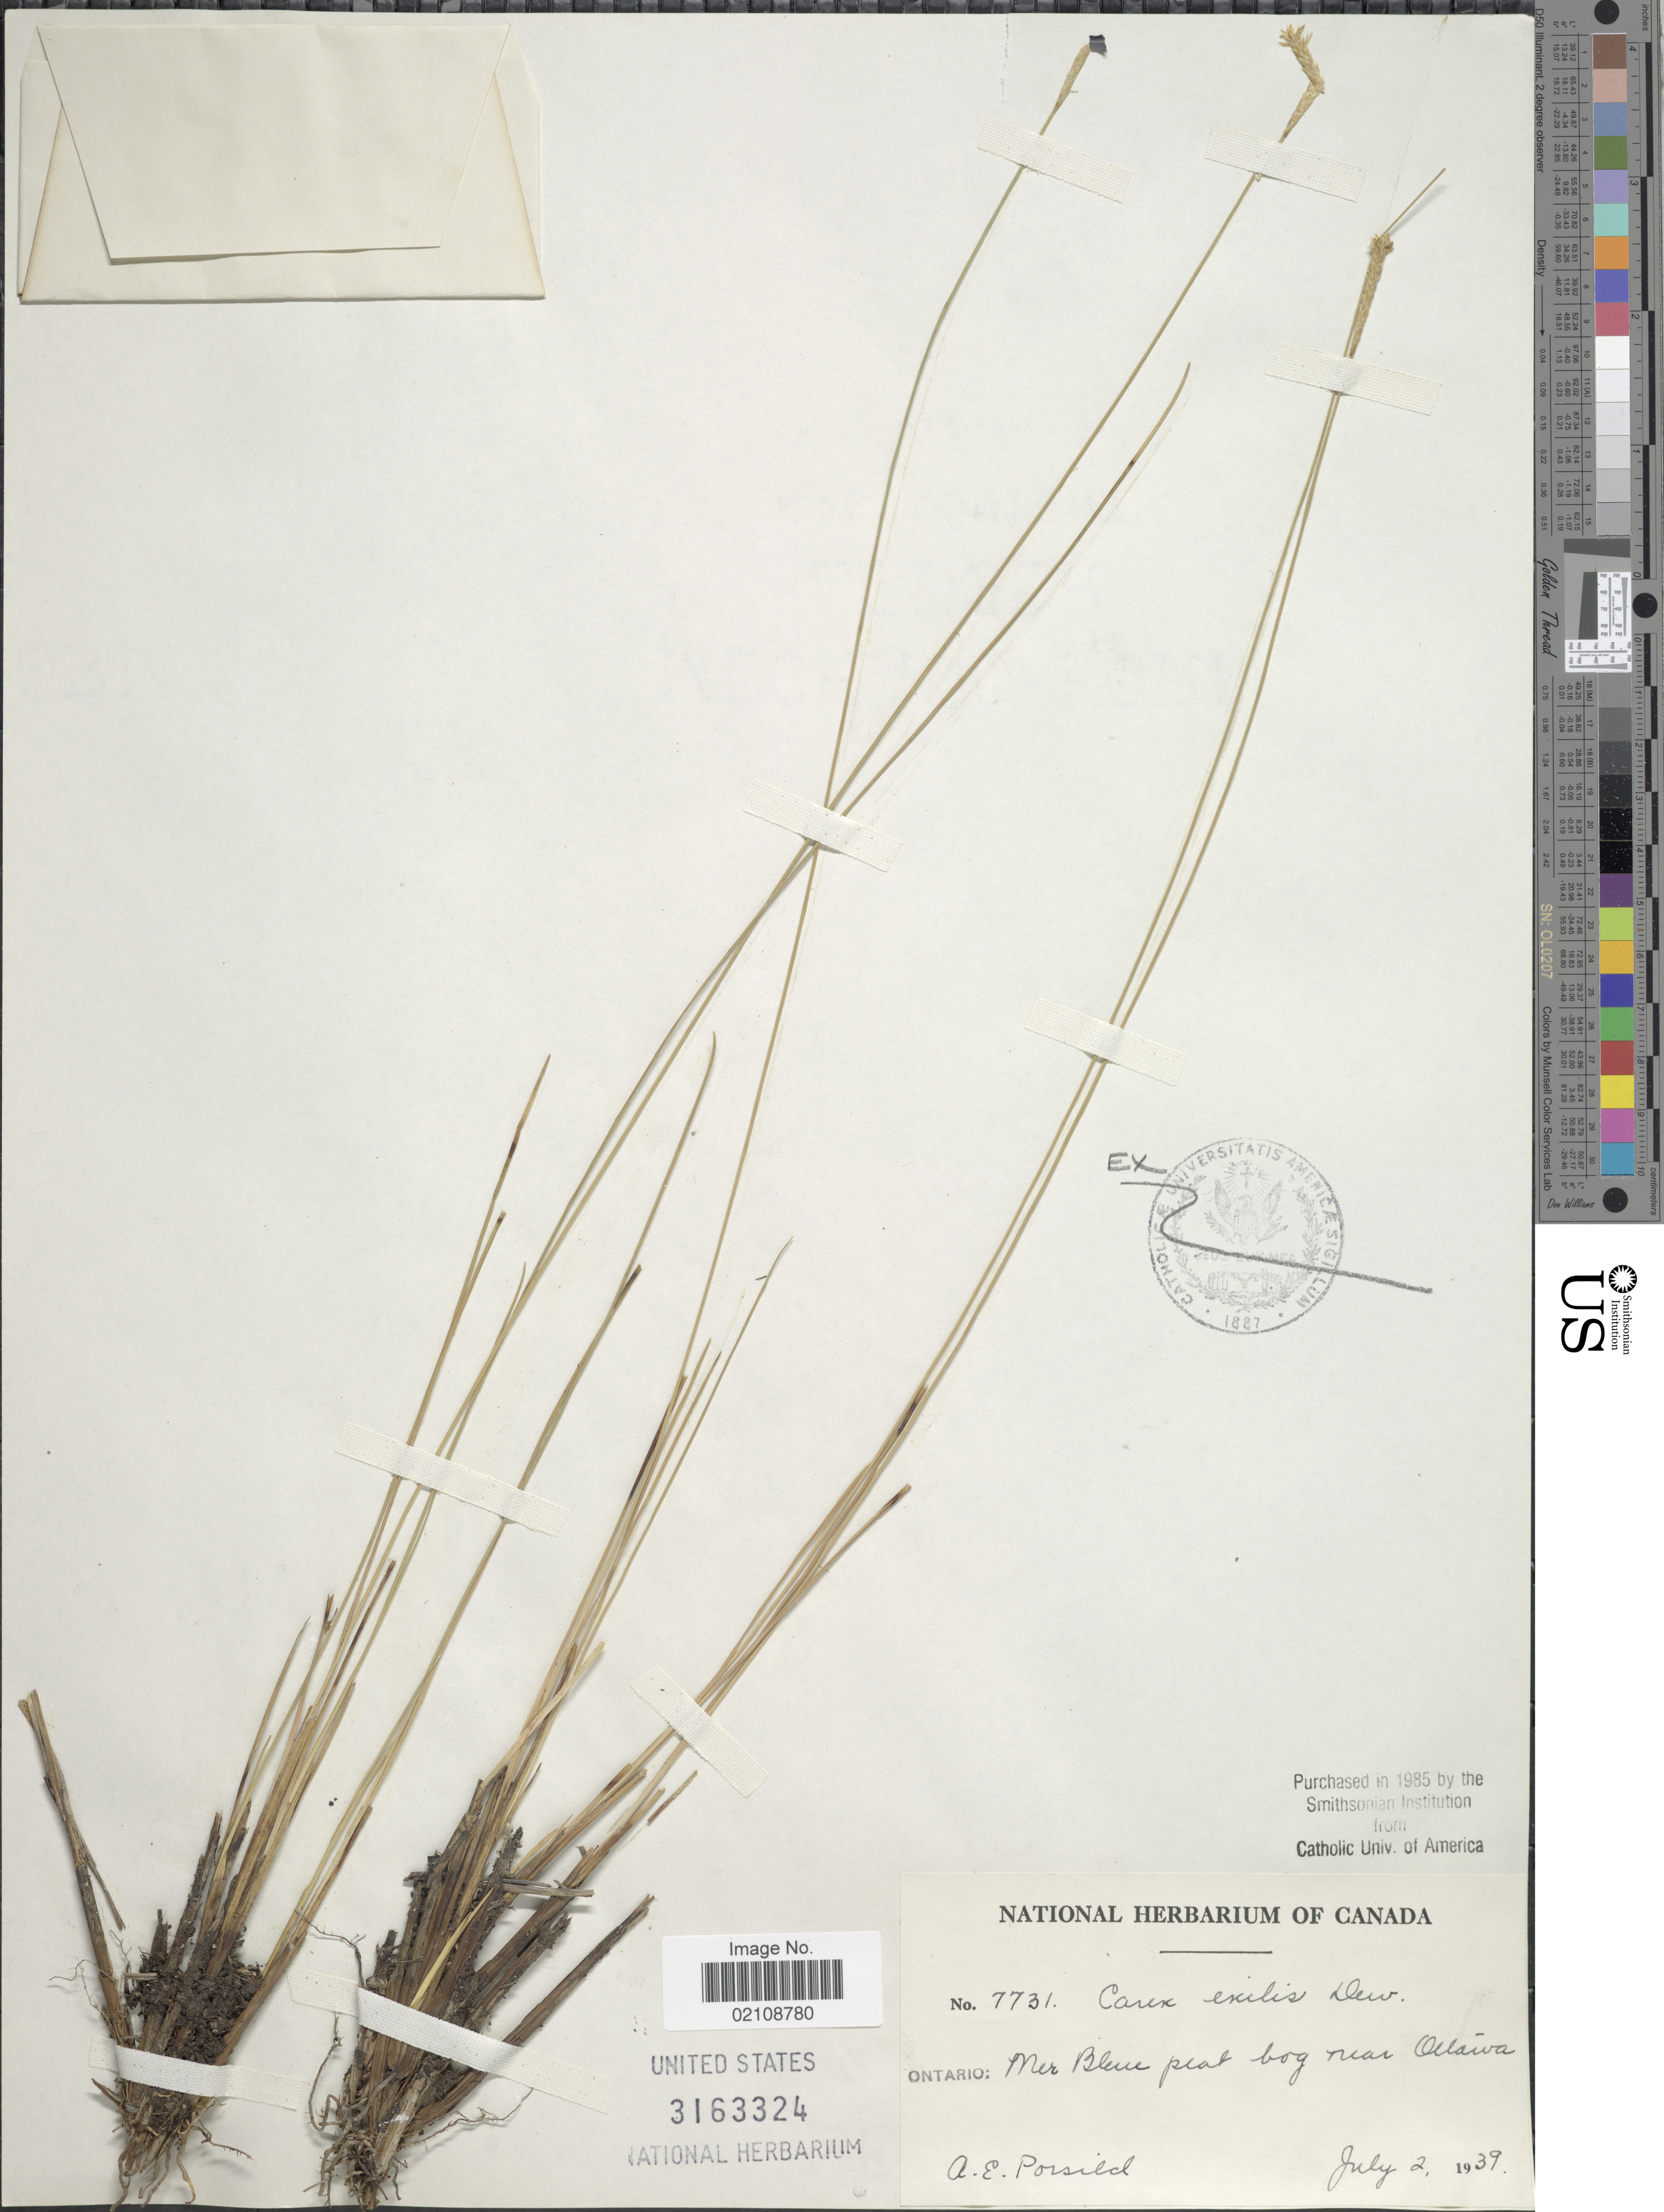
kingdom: Plantae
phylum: Tracheophyta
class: Liliopsida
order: Poales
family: Cyperaceae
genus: Carex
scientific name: Carex exilis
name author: Dewey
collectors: A. E. Porsild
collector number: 7731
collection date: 1939-07-02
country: Canada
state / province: Ontario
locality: Mer Bleue peat bog near Ottawa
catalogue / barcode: US 3163324